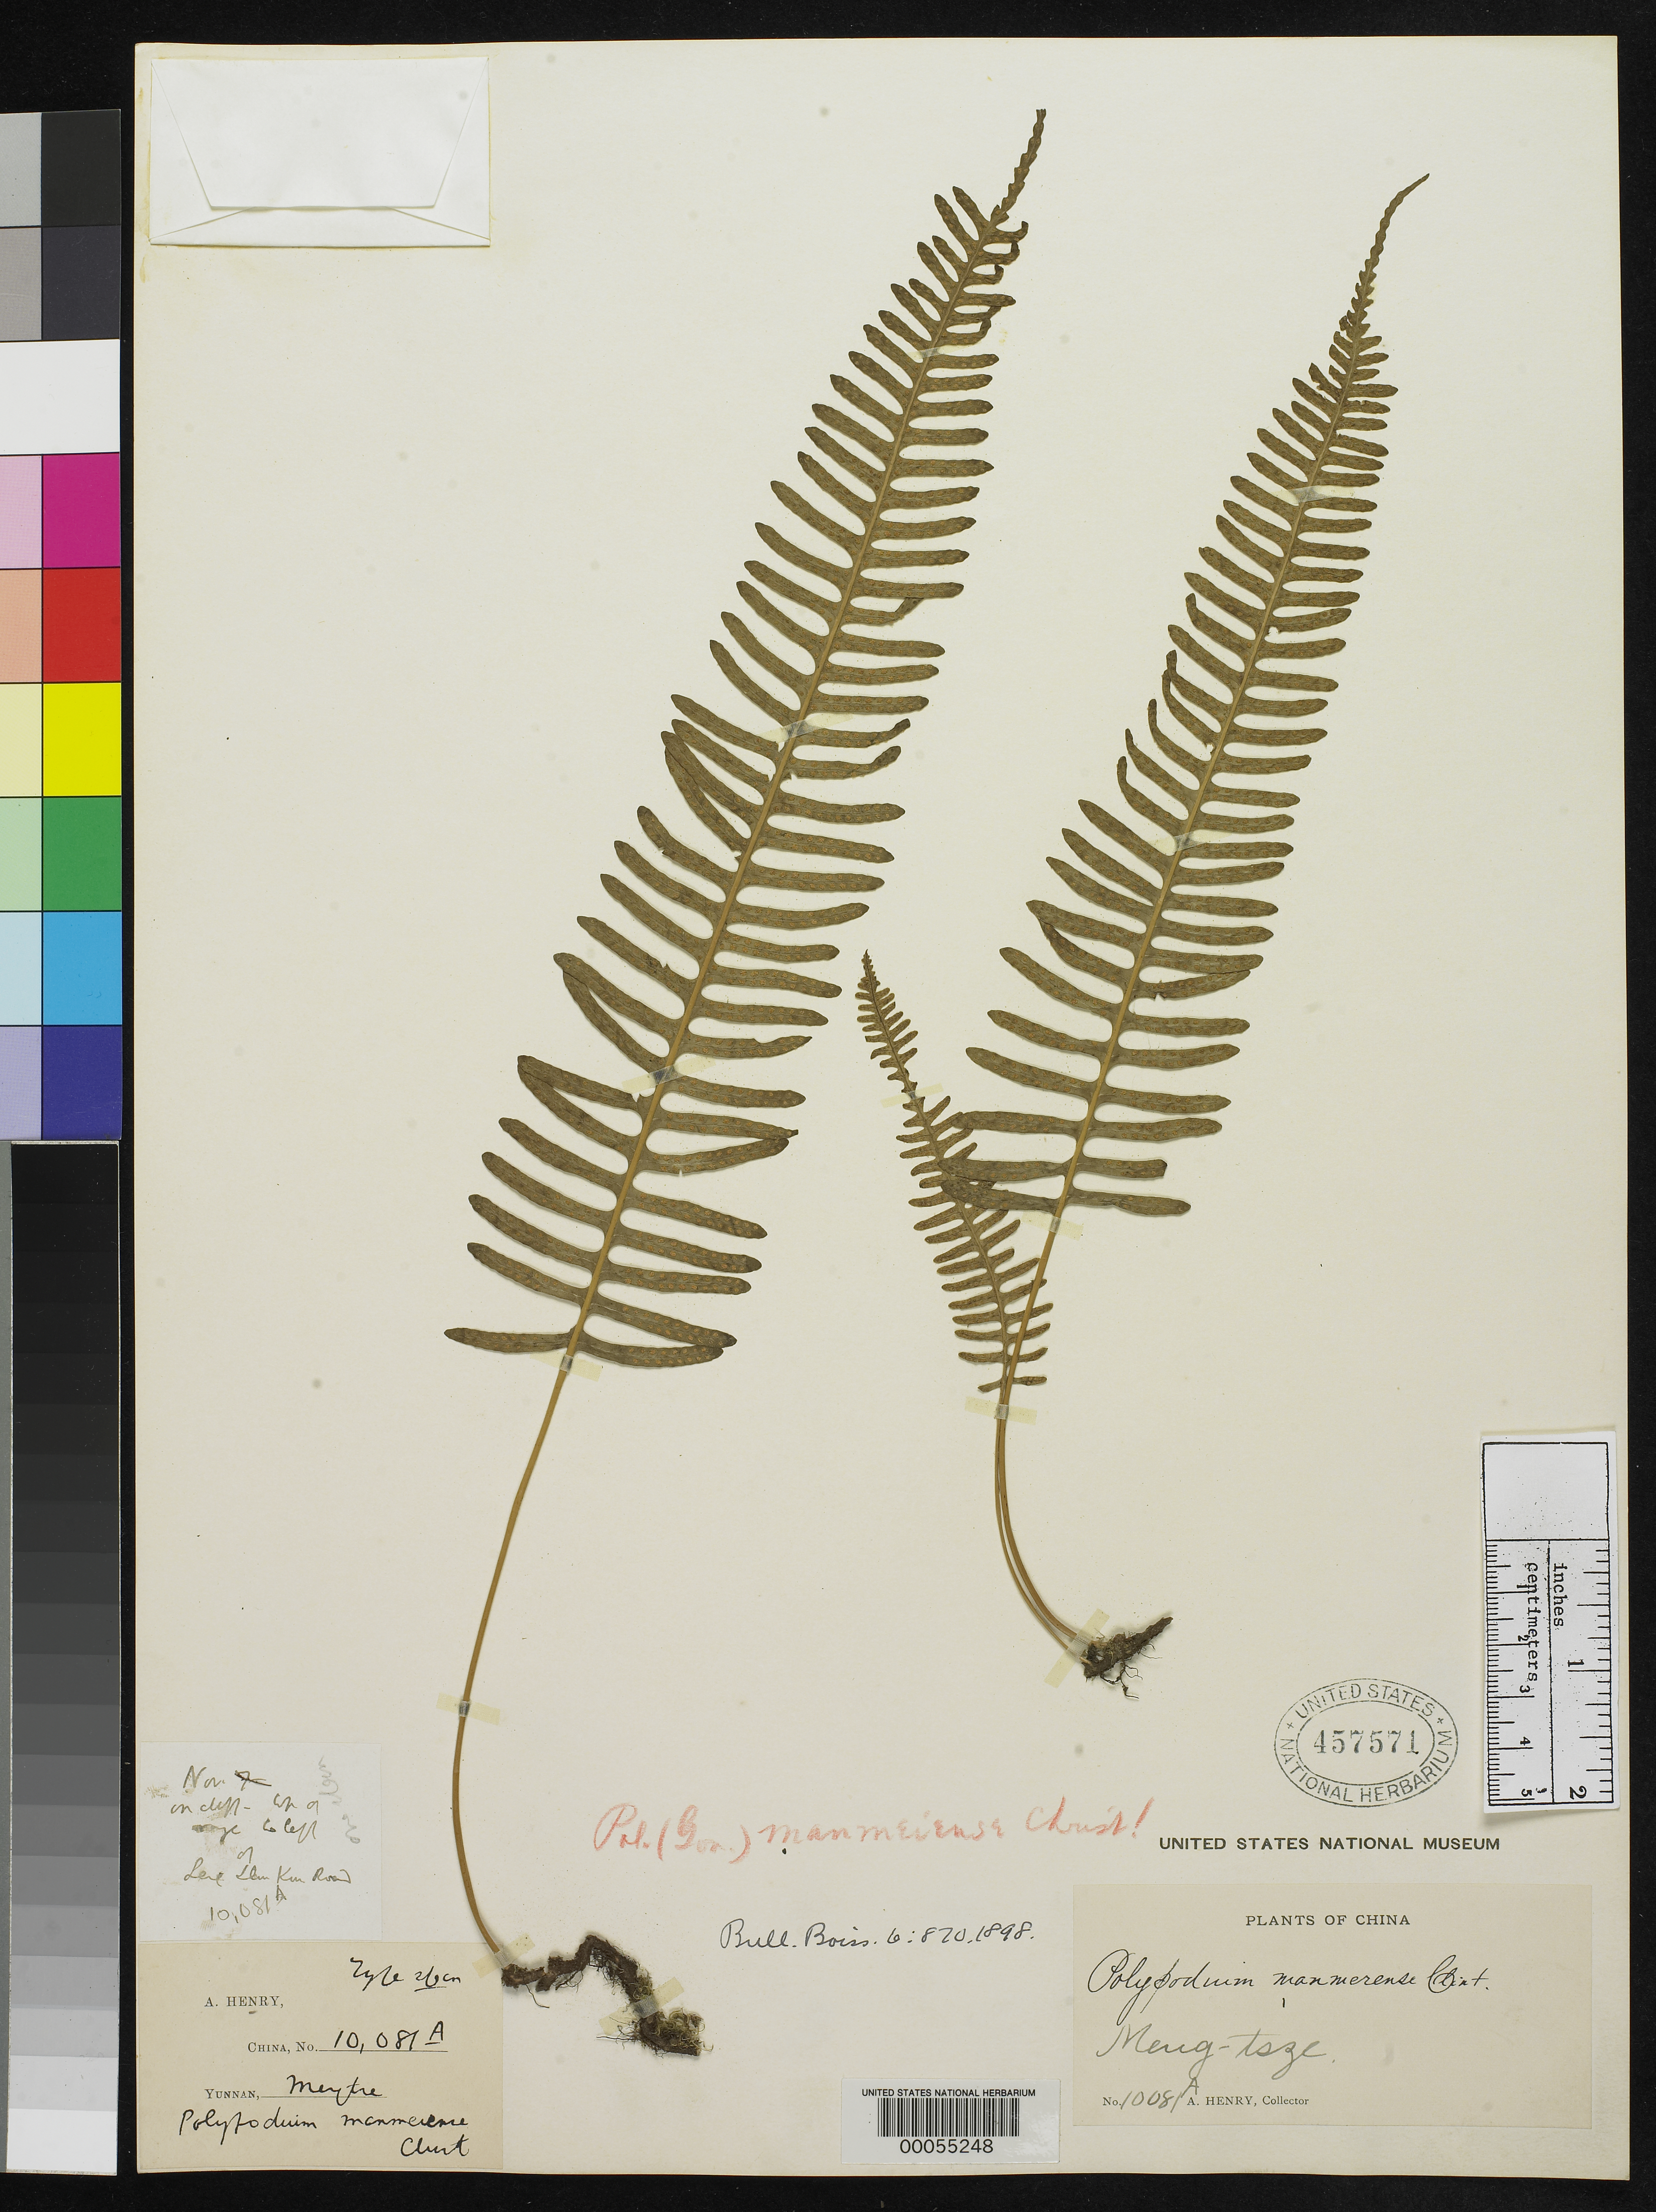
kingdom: Plantae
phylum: Tracheophyta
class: Polypodiopsida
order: Polypodiales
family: Polypodiaceae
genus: Polypodium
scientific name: Polypodium manmeiense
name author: Christ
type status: Type Collection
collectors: A. Henry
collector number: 10081 A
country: China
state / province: Yunnan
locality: Yunnan, Mengtze.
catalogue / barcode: US 457571